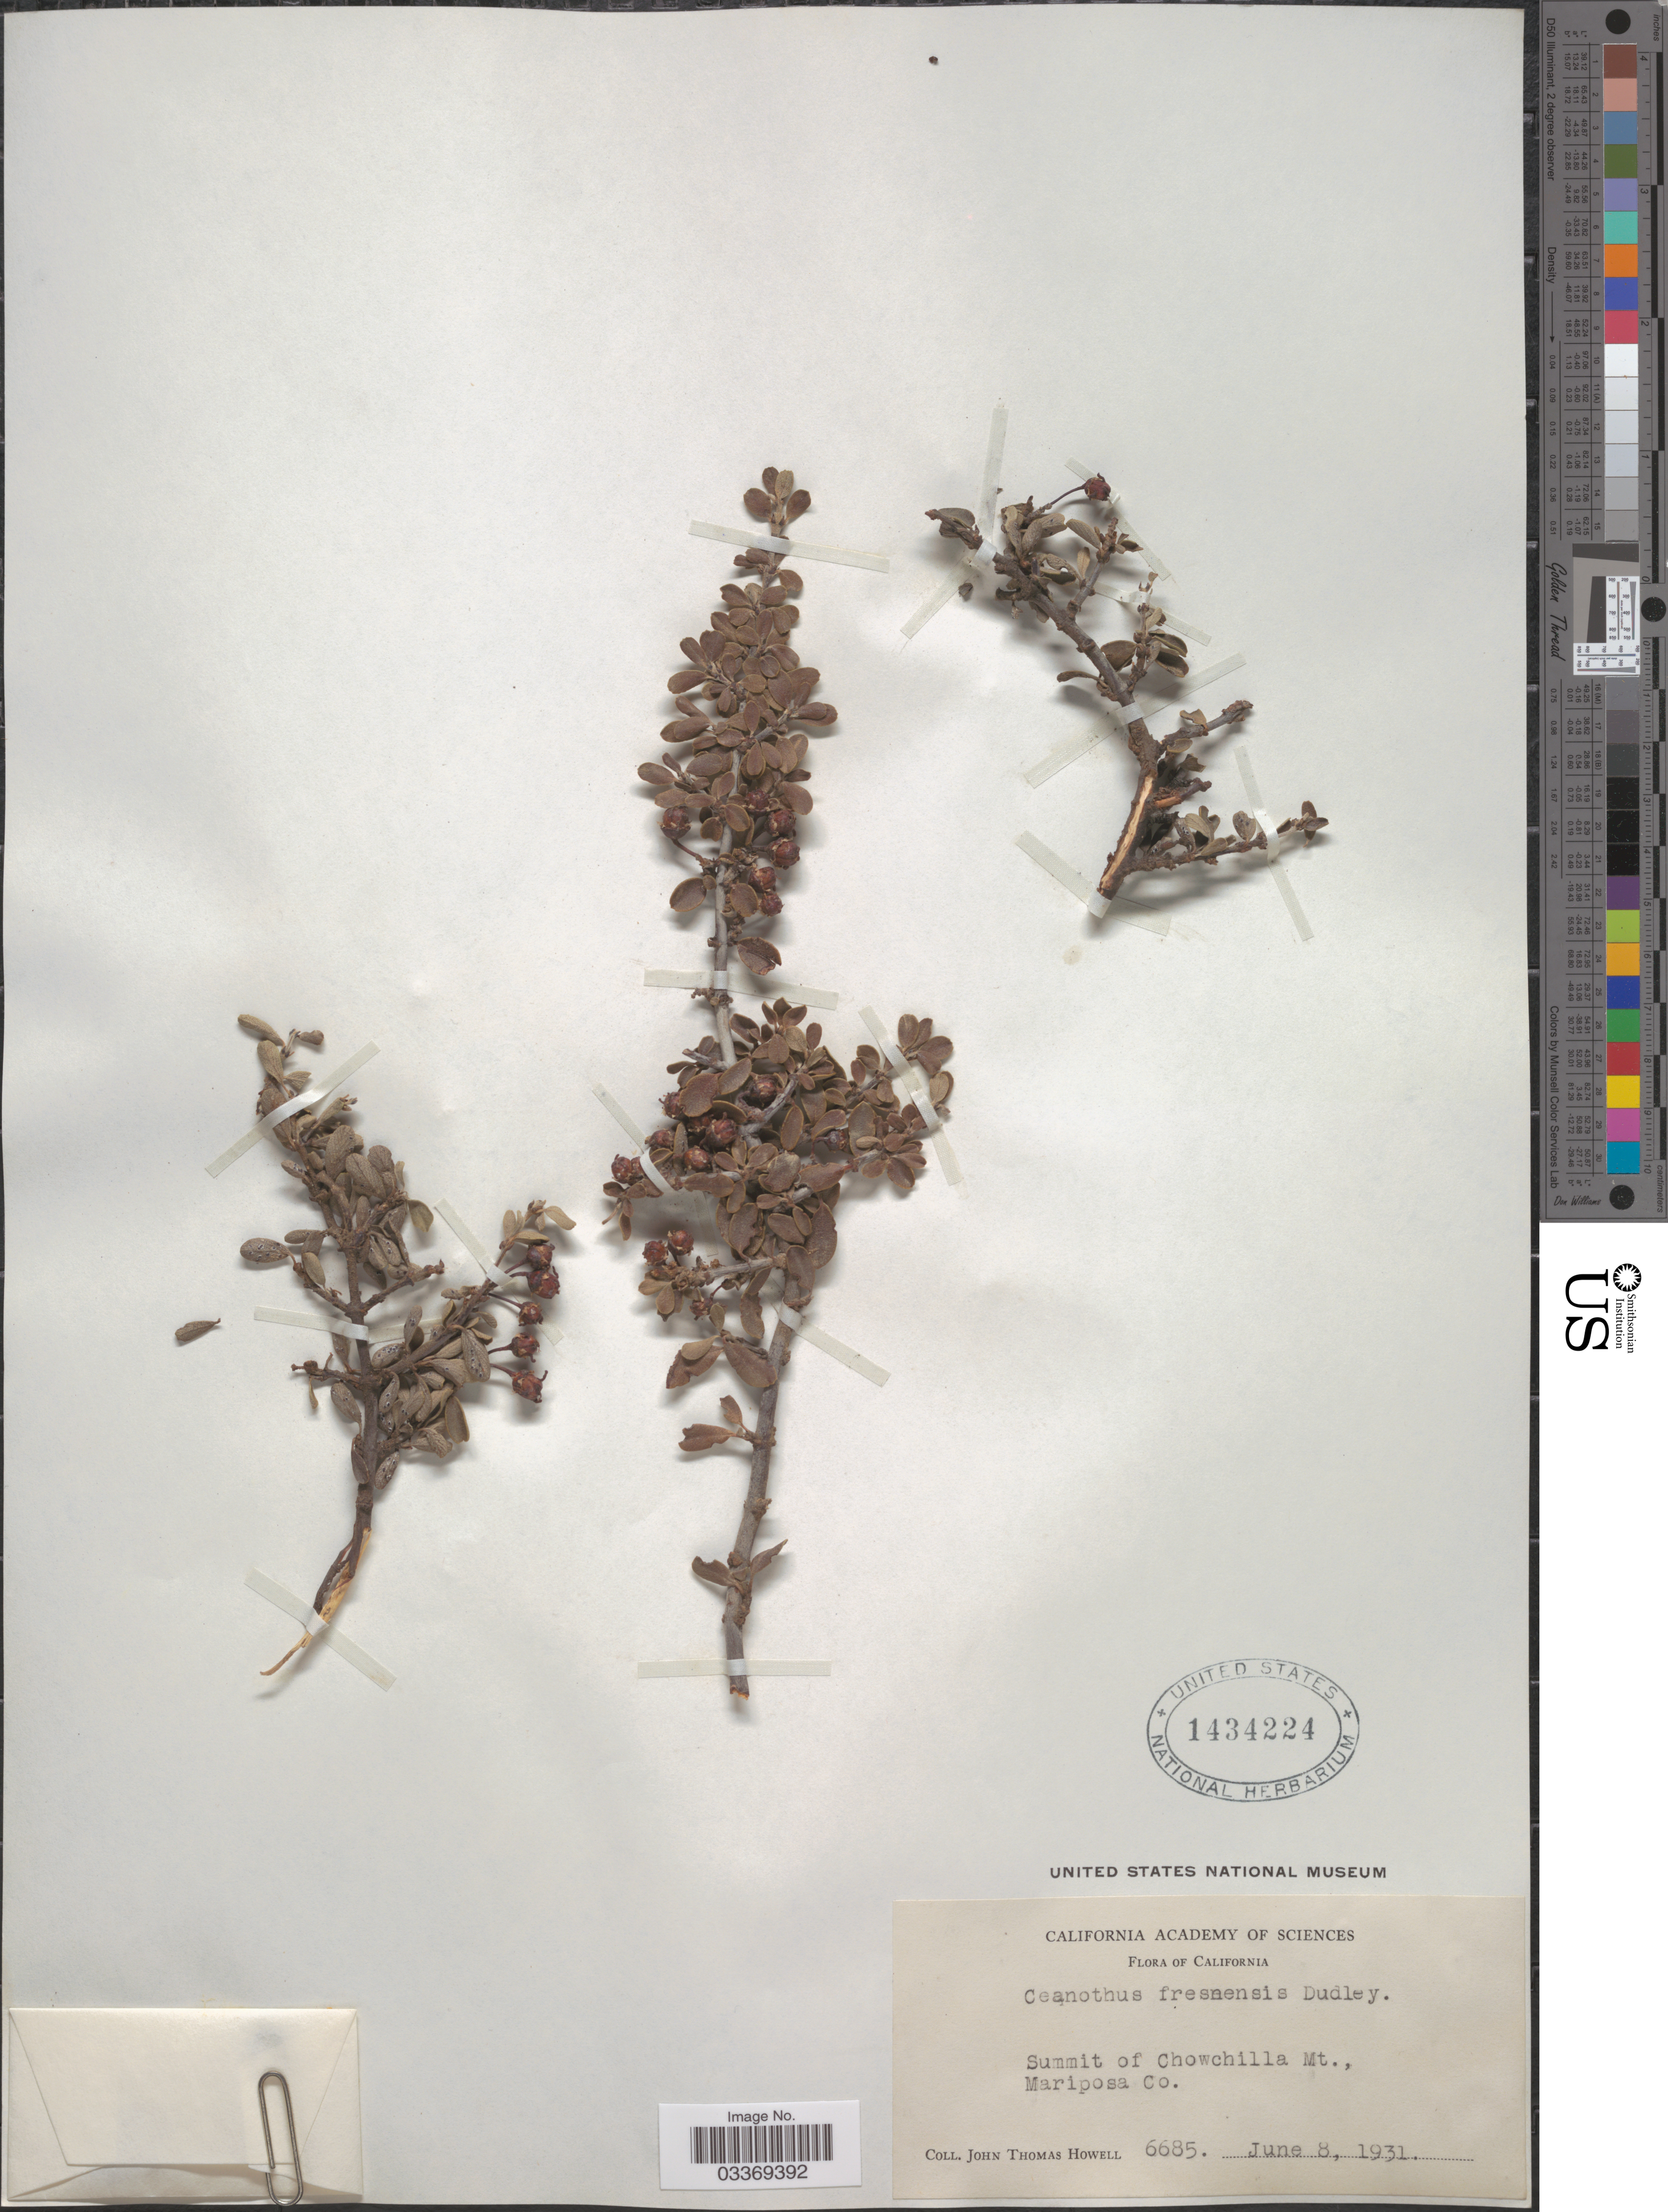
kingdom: Plantae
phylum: Tracheophyta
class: Magnoliopsida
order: Rosales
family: Rhamnaceae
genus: Ceanothus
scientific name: Ceanothus fresnensis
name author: Dudley ex Abrams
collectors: J. T. Howell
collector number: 6685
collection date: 1931-06-08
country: United States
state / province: California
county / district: Mariposa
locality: Summit of Chowchilla Mt., Mariposa Co.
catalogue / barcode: US 1434224